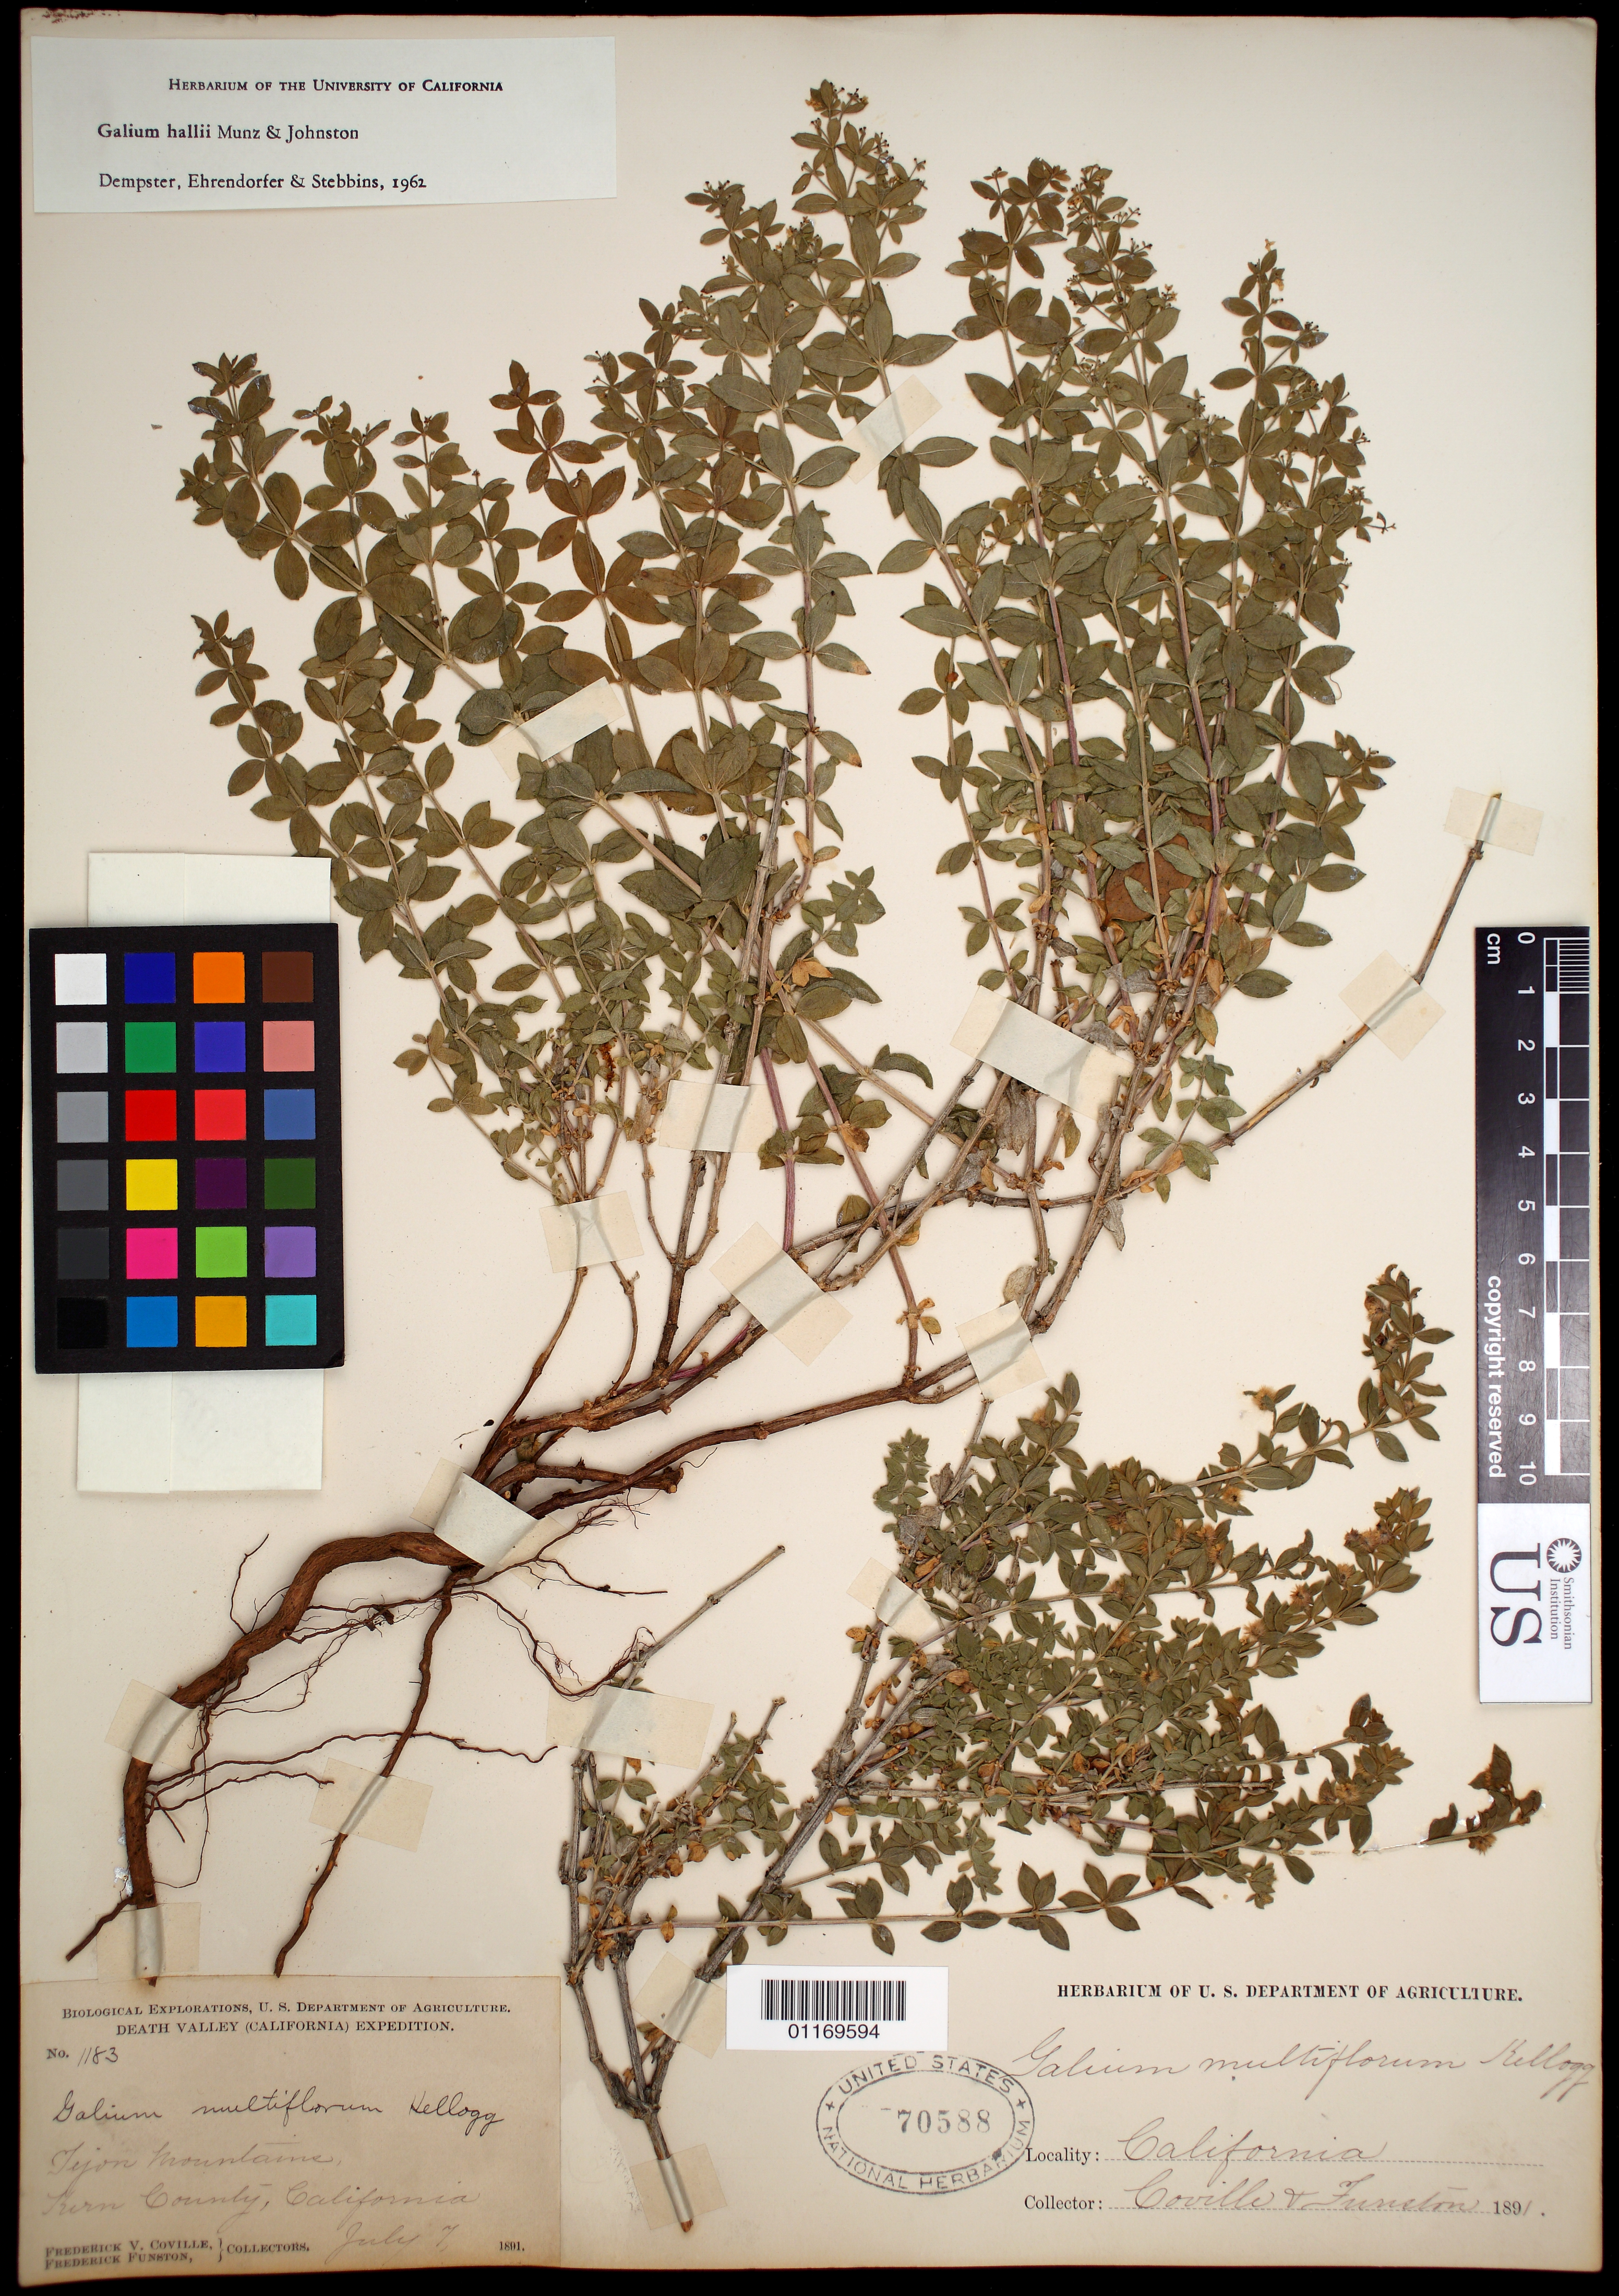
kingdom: Plantae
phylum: Tracheophyta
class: Magnoliopsida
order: Gentianales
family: Rubiaceae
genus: Galium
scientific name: Galium hallii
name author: Munz & I.M. Johnst.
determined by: Dempster, L. T.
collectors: F. V. Coville & F. Funston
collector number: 1183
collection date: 1891-07-07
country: United States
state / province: California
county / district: Kern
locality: Tejon Mountains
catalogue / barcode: US 70588